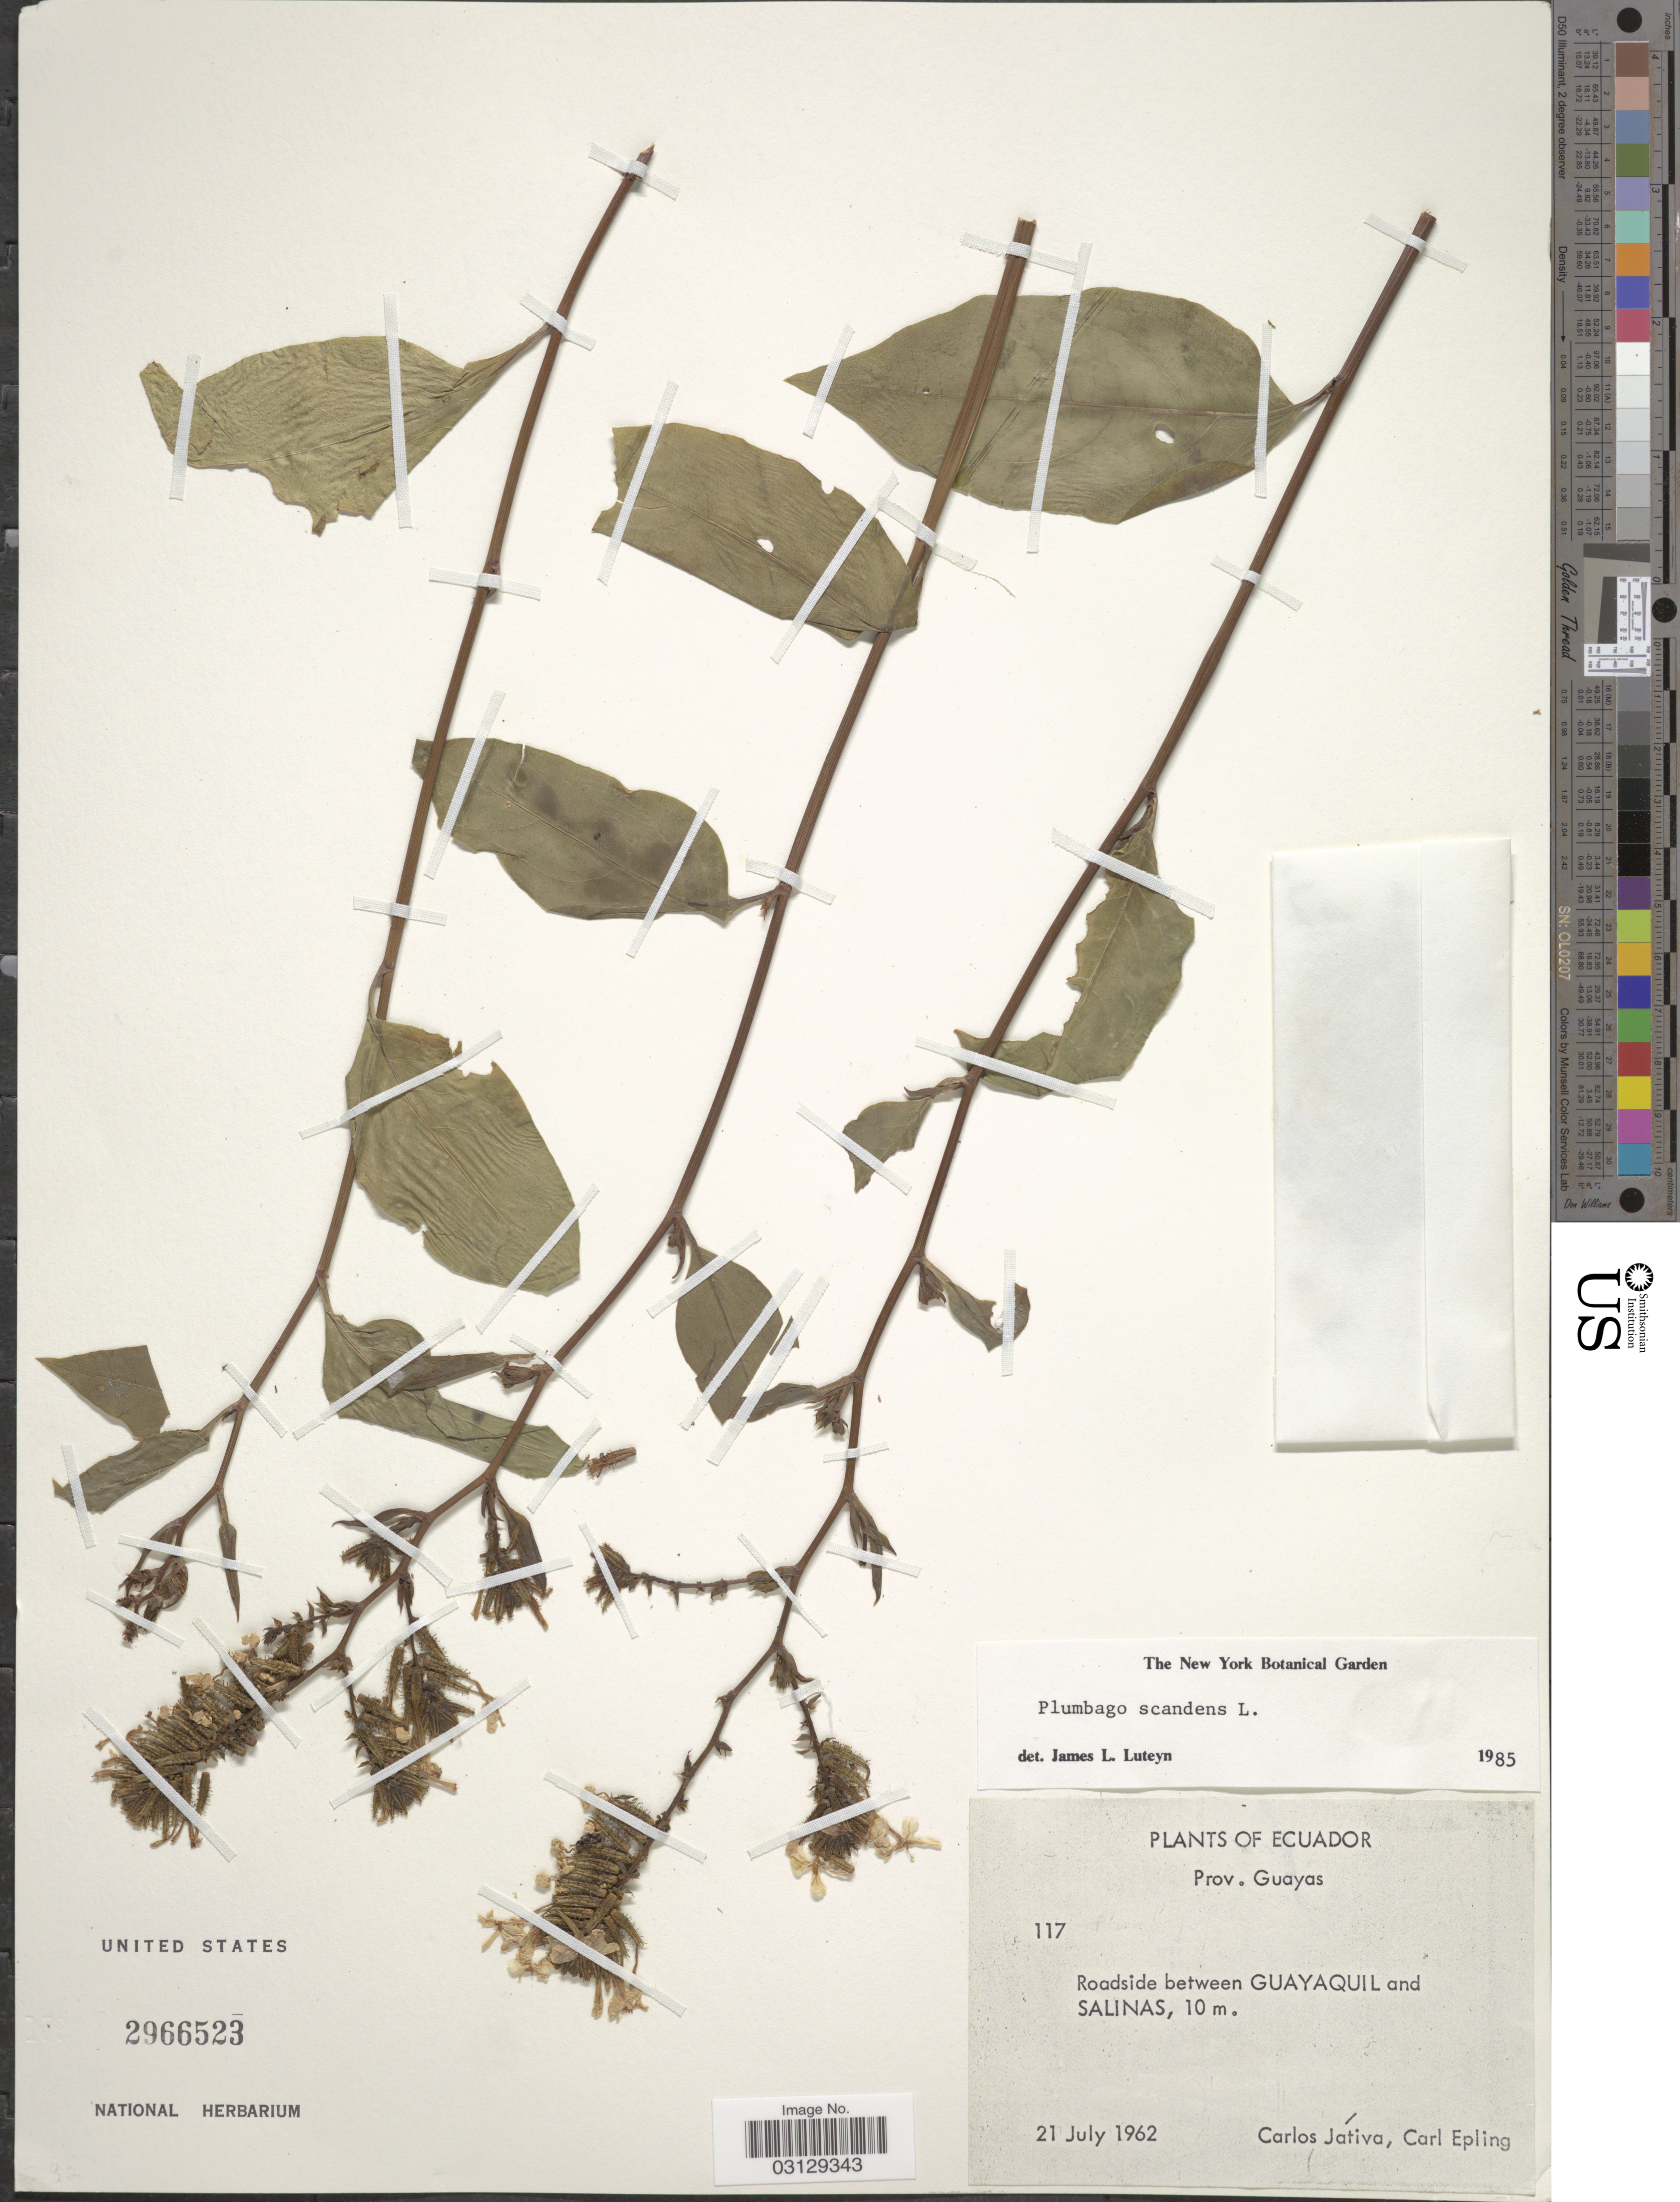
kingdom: Plantae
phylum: Tracheophyta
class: Magnoliopsida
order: Caryophyllales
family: Plumbaginaceae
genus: Plumbago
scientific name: Plumbago scandens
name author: L.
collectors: C. D. Játiva & C. C. Epling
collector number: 117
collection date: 1962-07-21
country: Ecuador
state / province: Guayas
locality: Roadside between Guayaquil and Salinas.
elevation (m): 10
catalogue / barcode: US 2966523